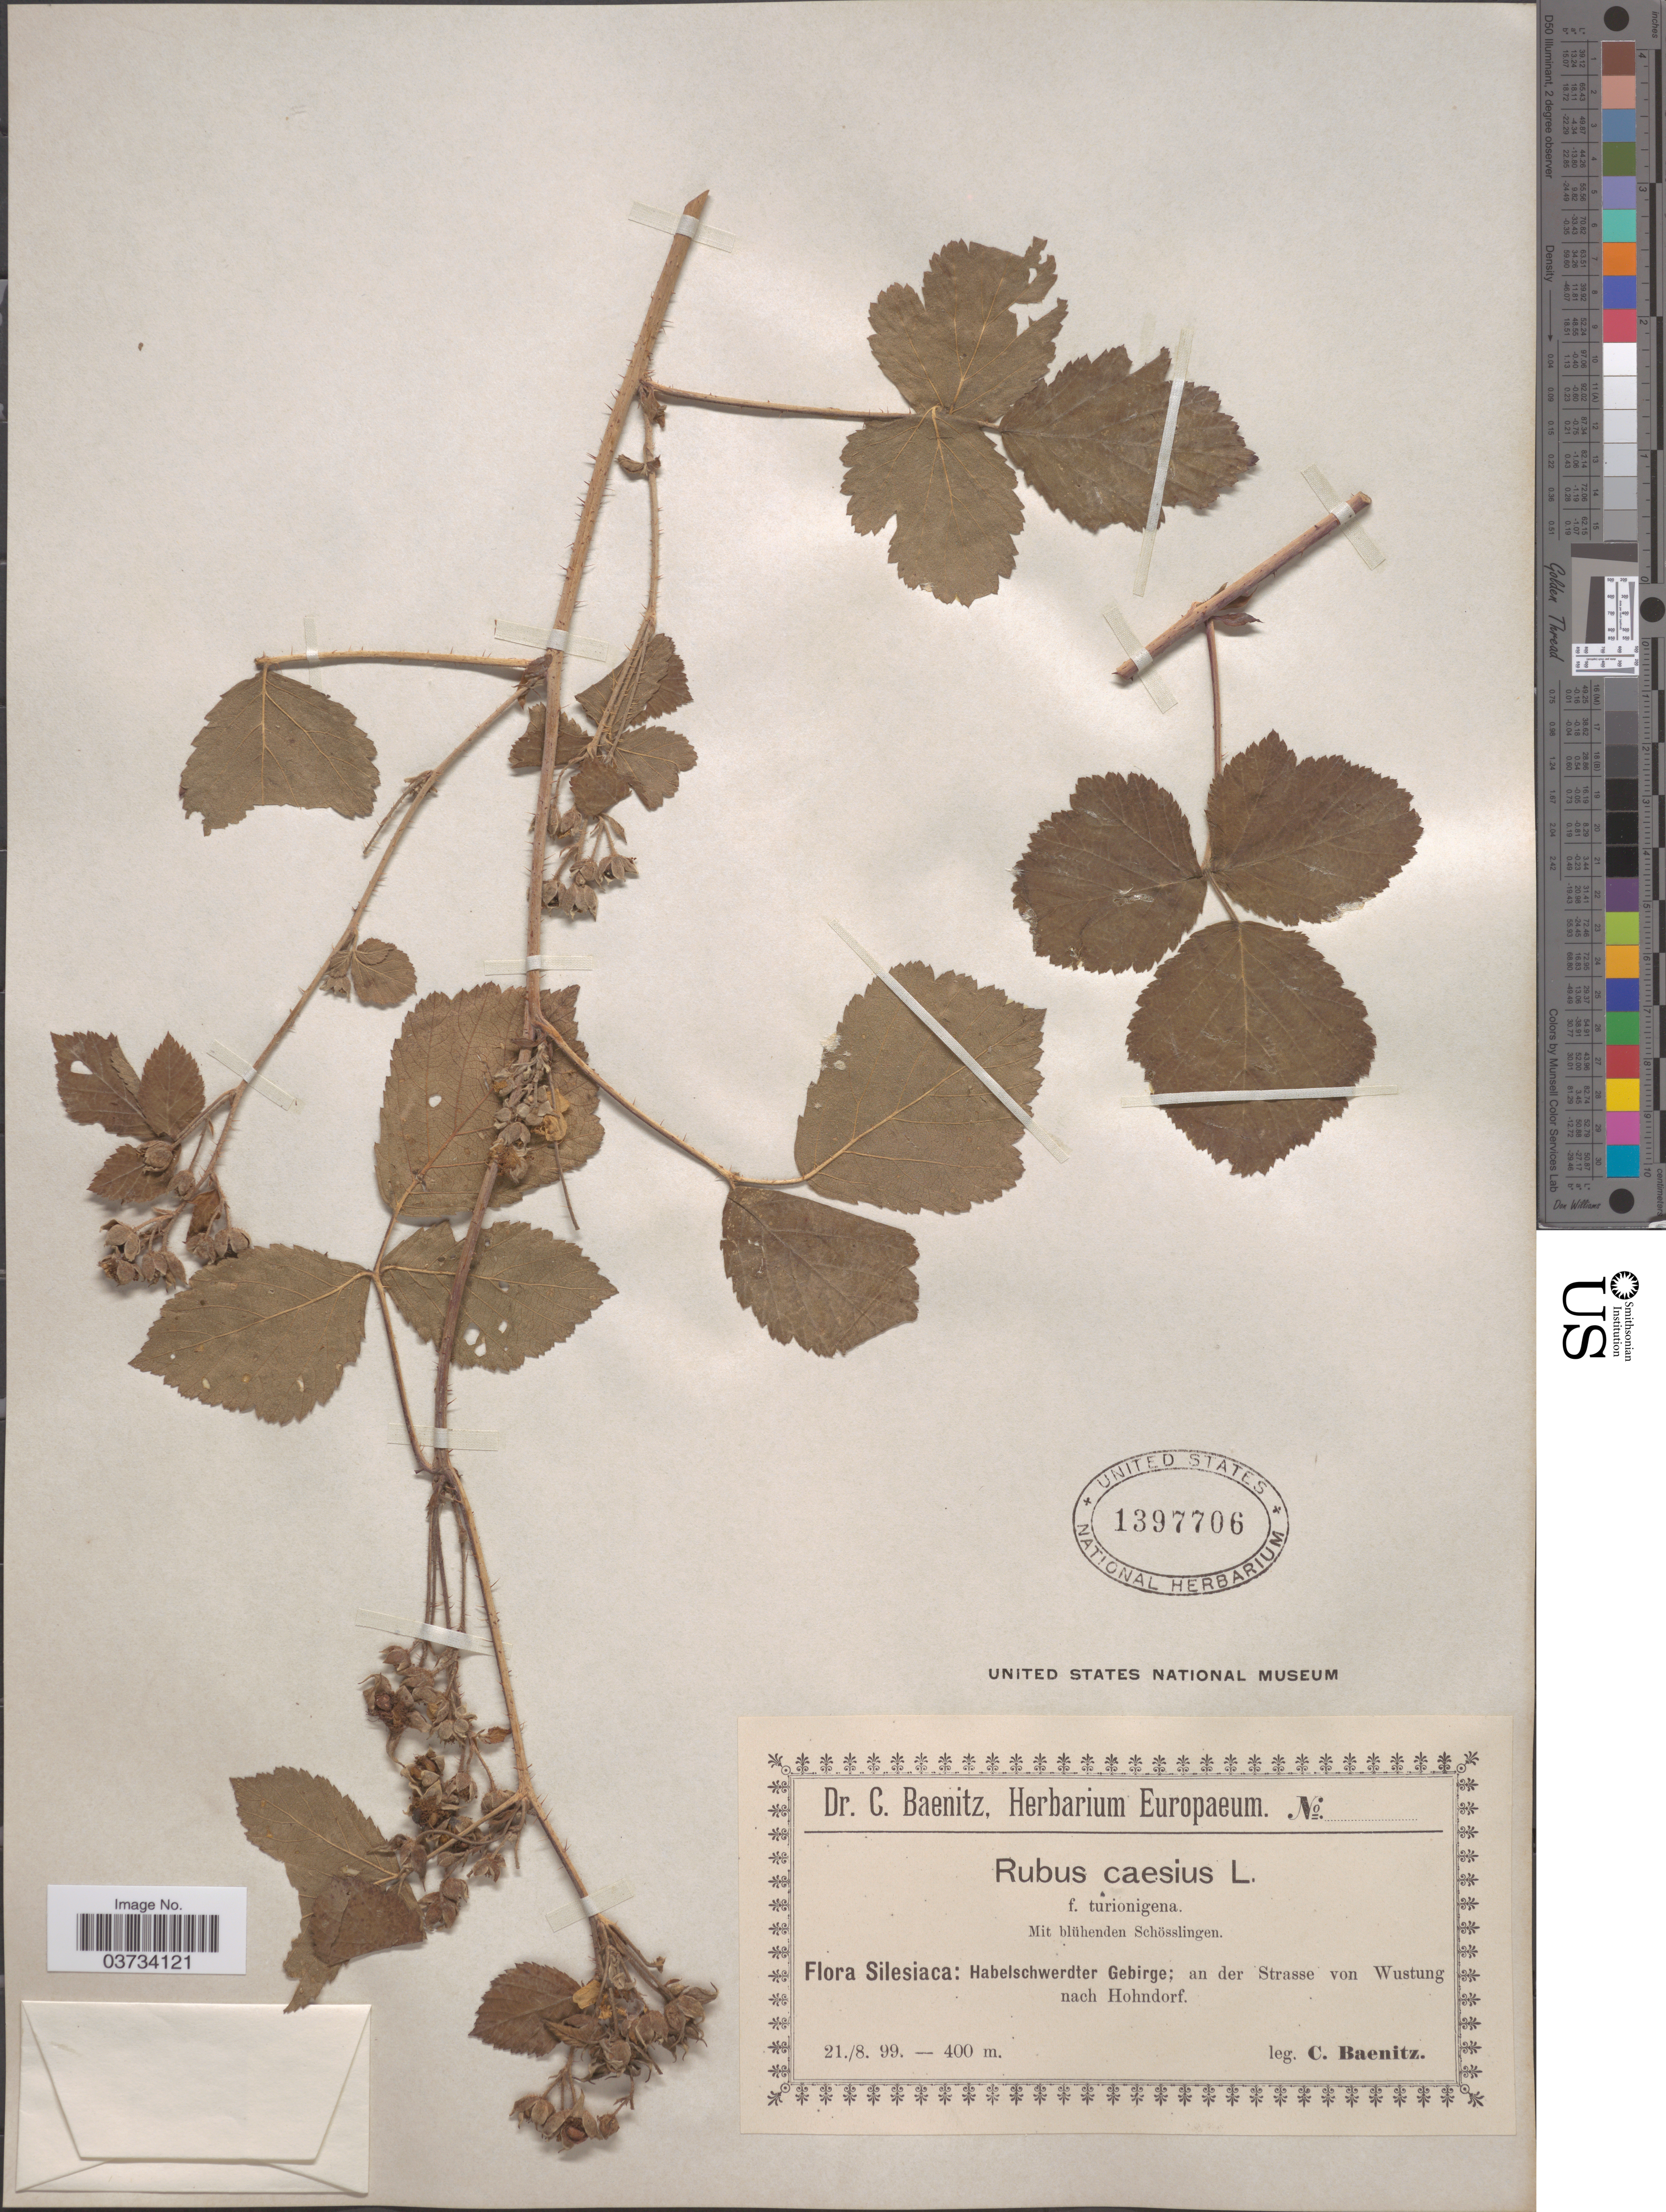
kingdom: Plantae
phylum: Tracheophyta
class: Magnoliopsida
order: Rosales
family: Rosaceae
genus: Rubus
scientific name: Rubus caesius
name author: L.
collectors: C. G. Baenitz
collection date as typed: Transcribed d/m/y: 21/8/99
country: Poland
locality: Silesiaca: Habelschwerdter Gebirge; an der Strasse von Wustung nach Hohndorf.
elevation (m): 400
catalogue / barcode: US 1397706